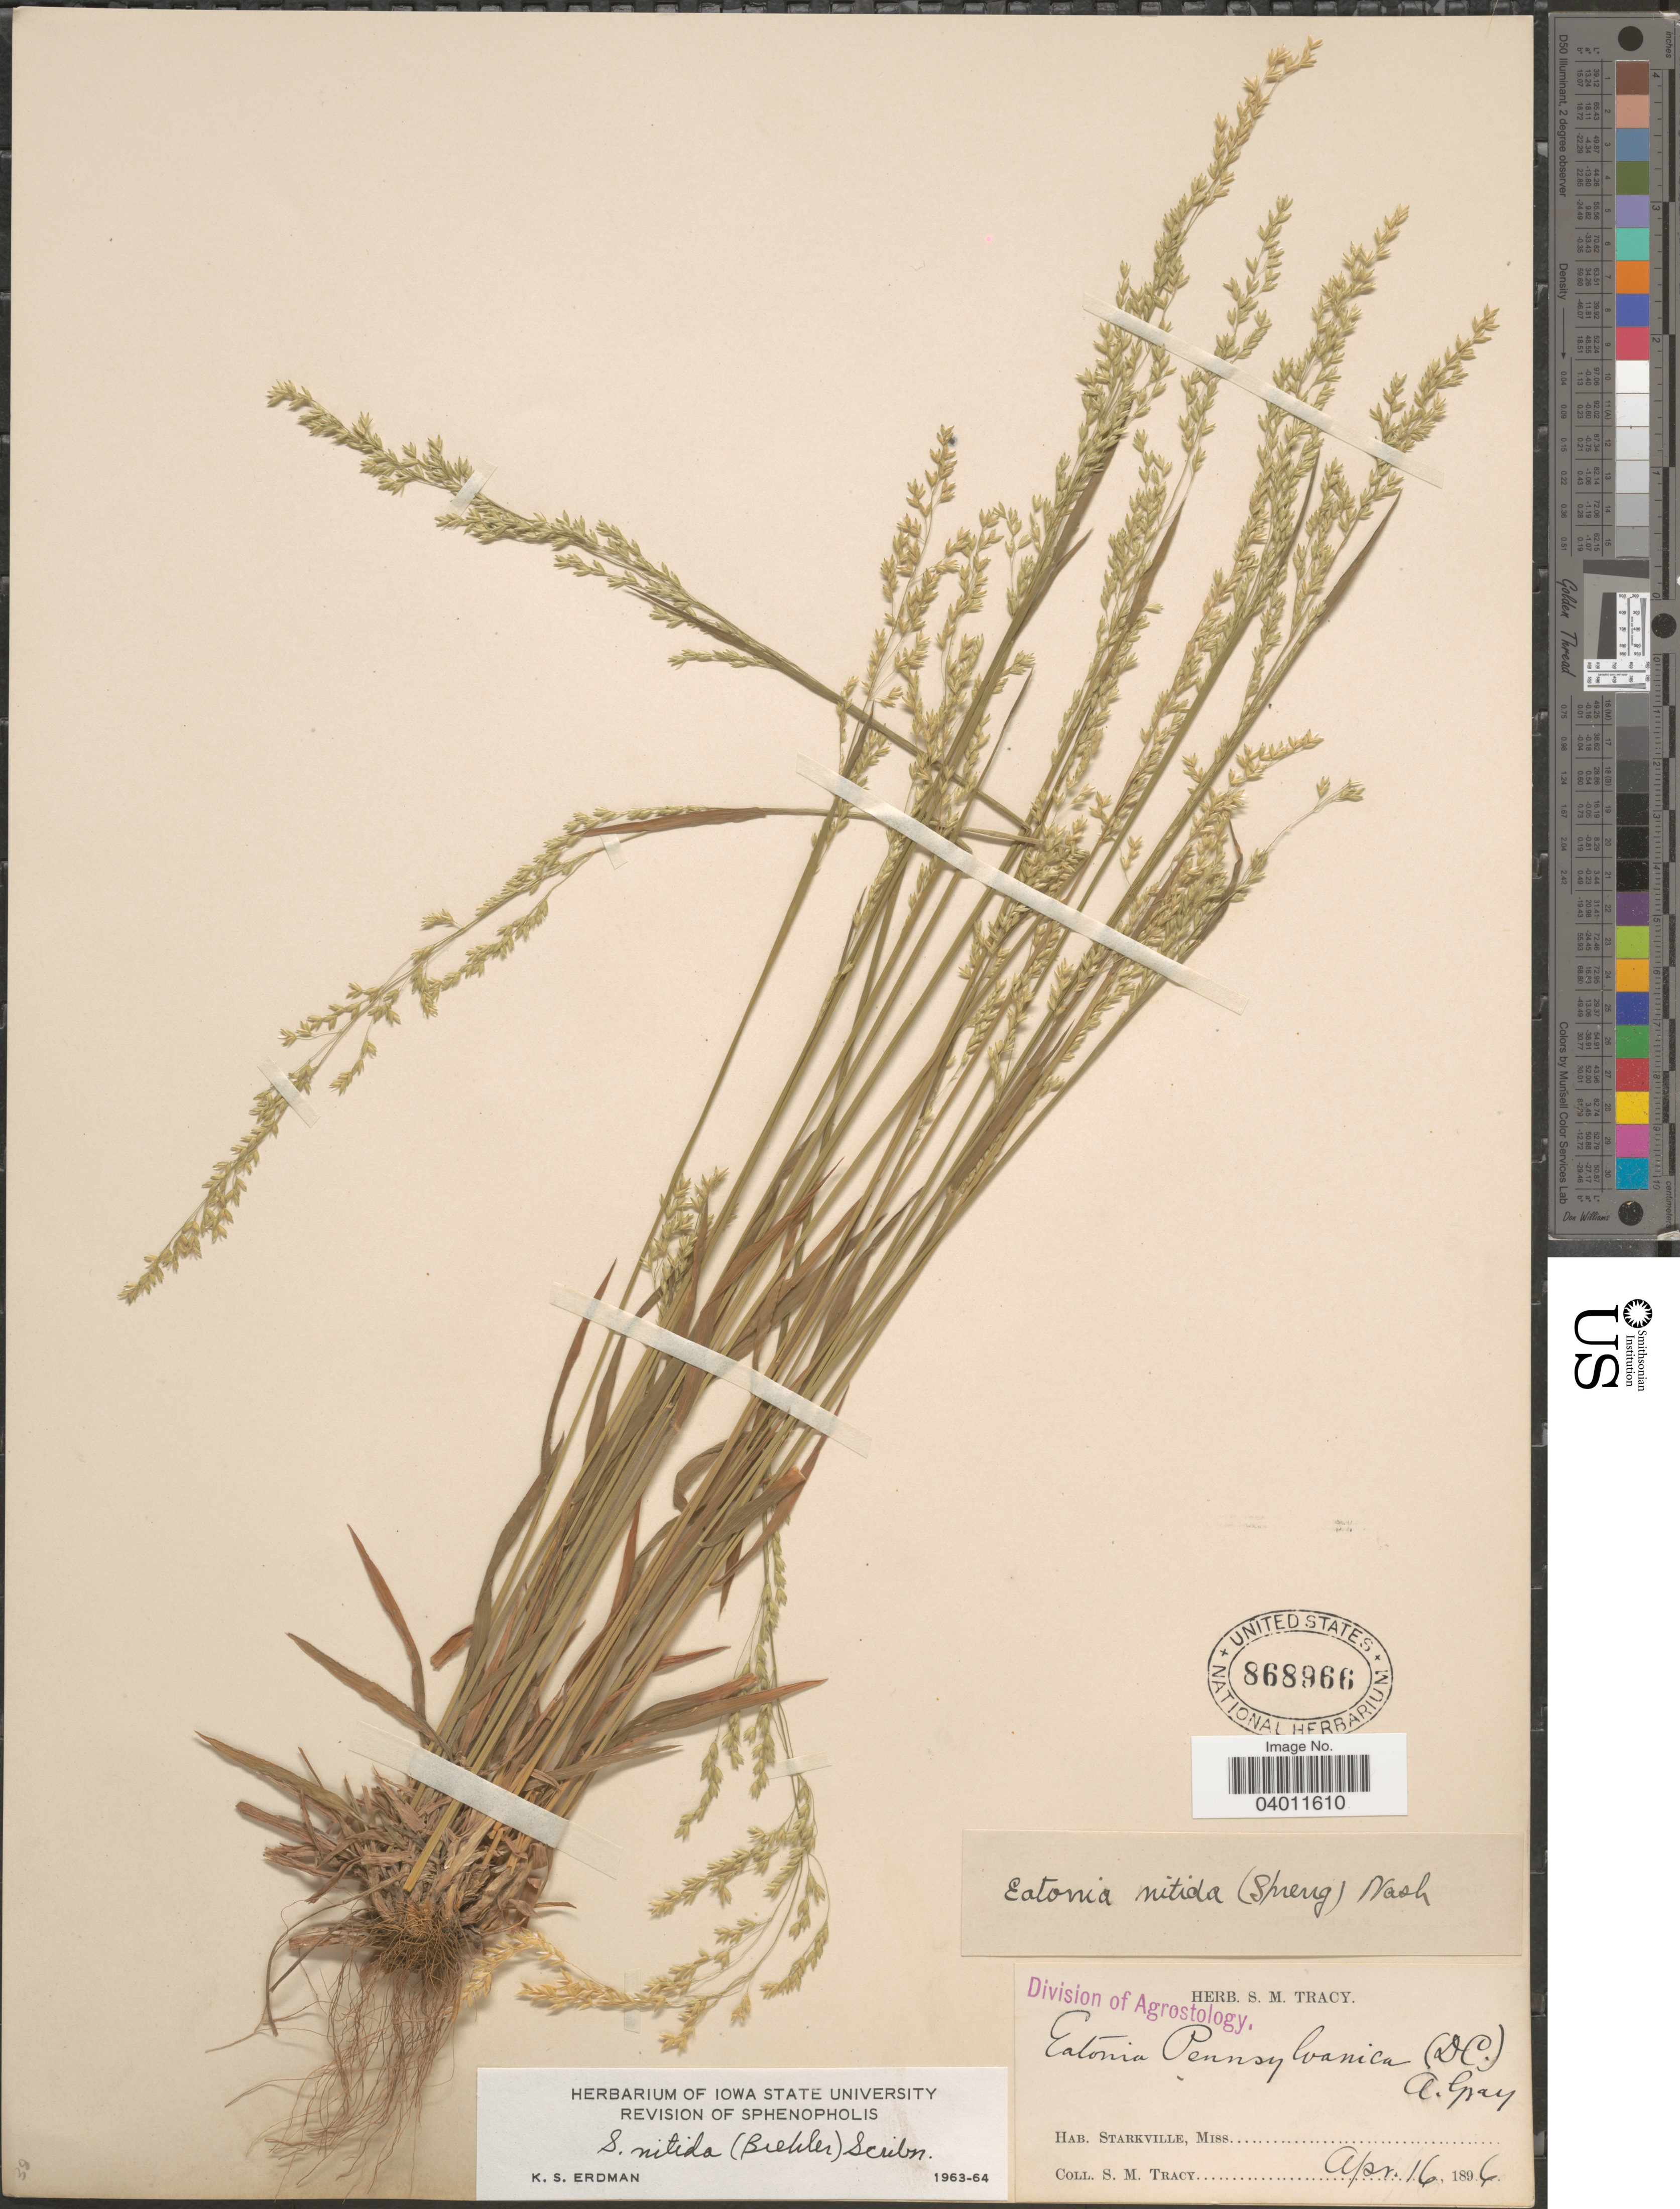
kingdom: Plantae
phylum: Tracheophyta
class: Liliopsida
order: Poales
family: Poaceae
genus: Sphenopholis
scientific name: Sphenopholis nitida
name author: (Biehler) Scribn.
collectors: S. M. Tracy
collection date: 1896-04-16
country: United States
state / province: Mississippi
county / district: Oktibbeha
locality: Starkville.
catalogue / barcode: US 868966